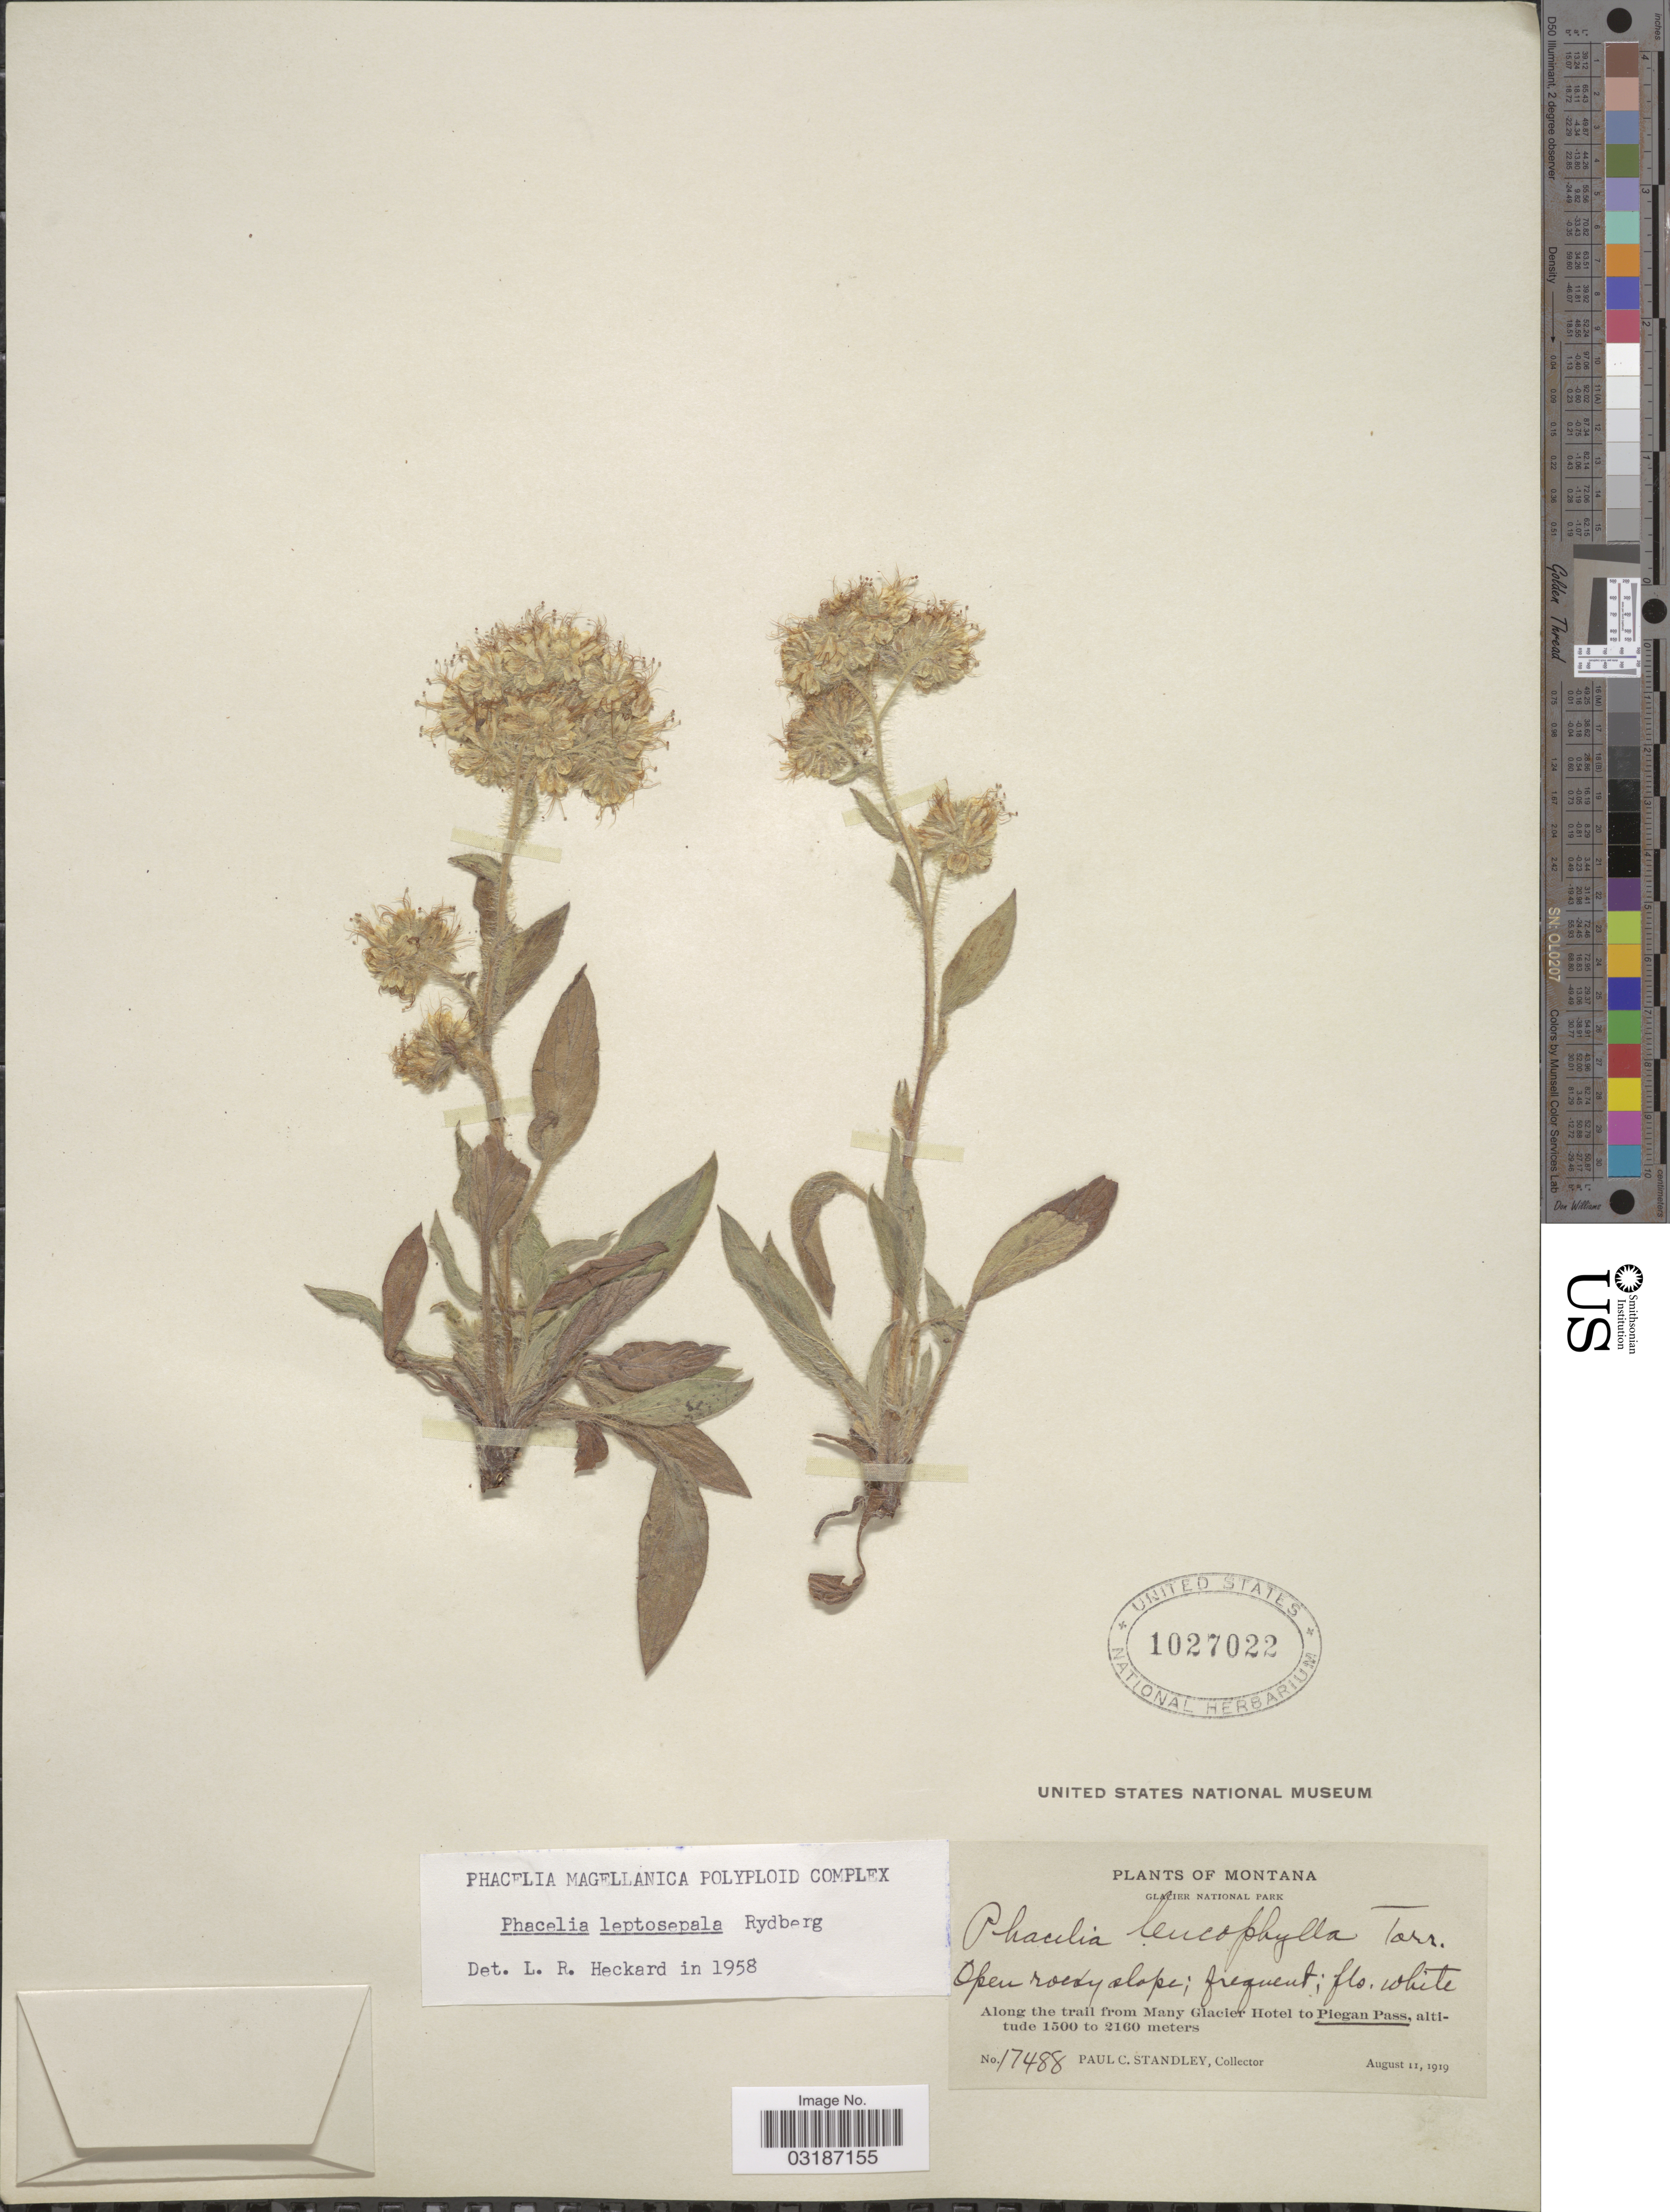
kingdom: Plantae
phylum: Tracheophyta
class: Magnoliopsida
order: Boraginales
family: Hydrophyllaceae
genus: Phacelia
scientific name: Phacelia leptosepala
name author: Rydb.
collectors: P. C. Standley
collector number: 17488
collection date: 1919-08-11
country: United States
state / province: Montana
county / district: Glacier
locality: Glacier National Park. Along the road from Many Glacier Hotel to Piegan Pass.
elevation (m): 1500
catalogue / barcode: US 1027022